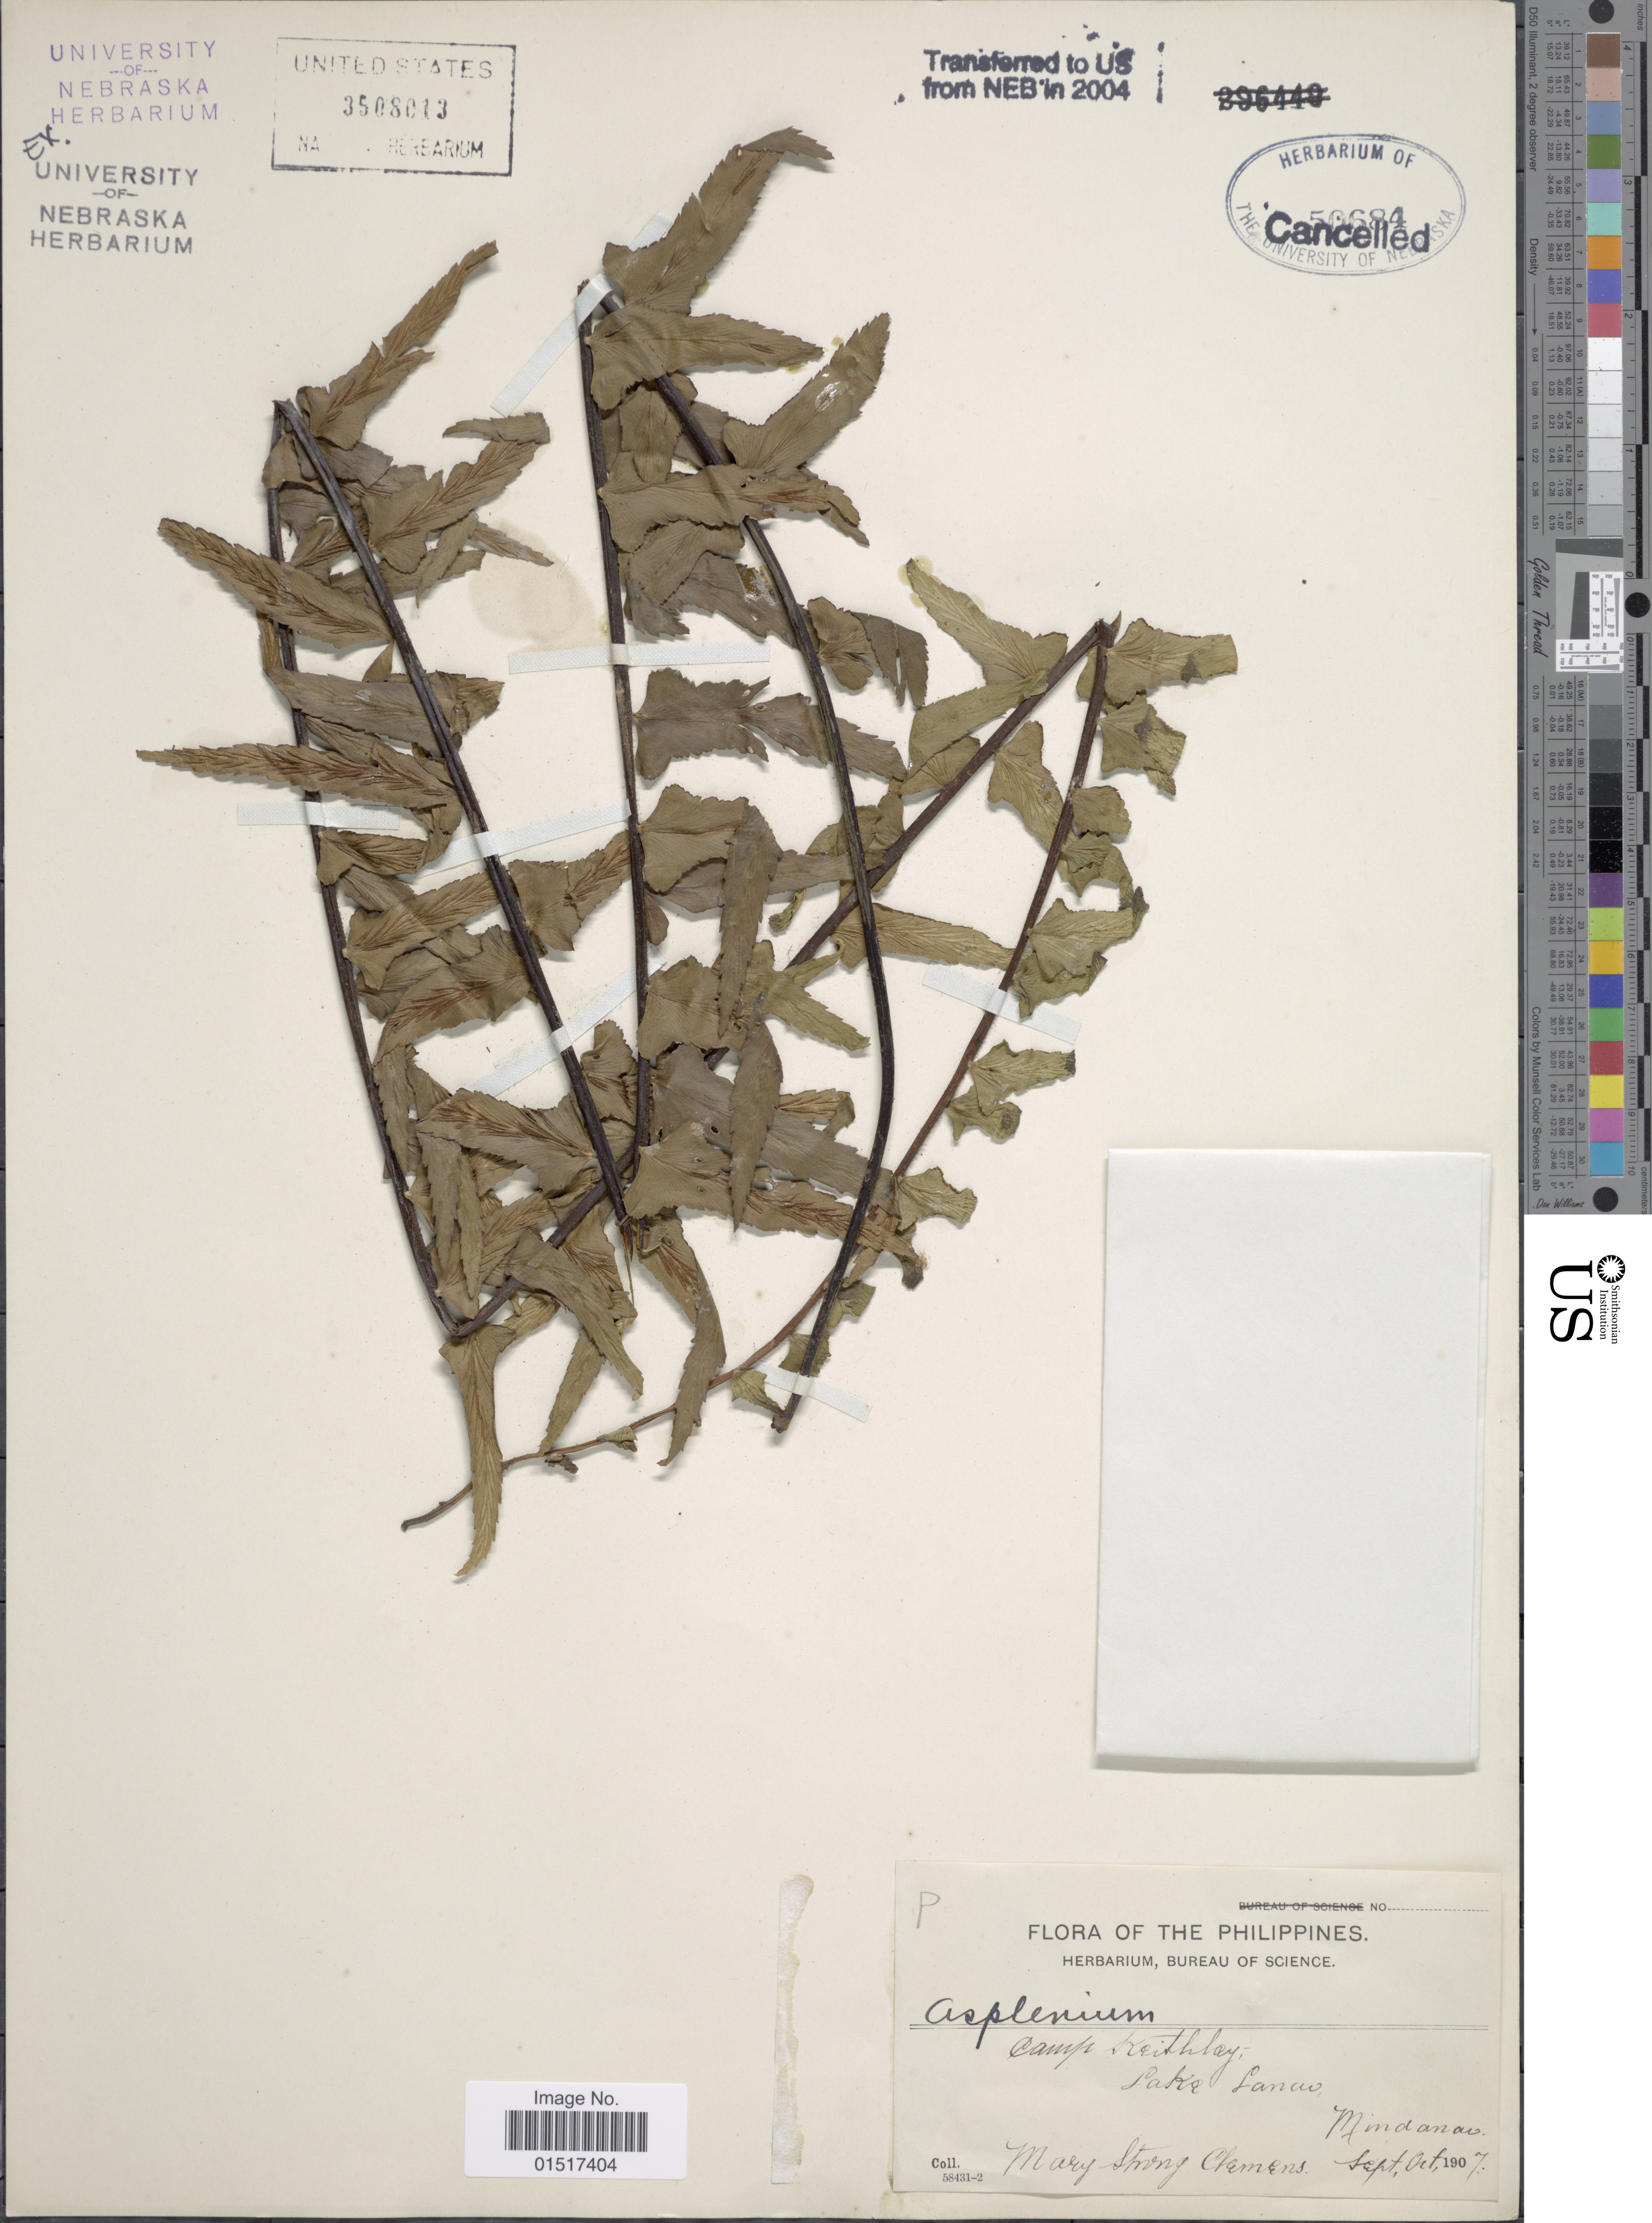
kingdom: Plantae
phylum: Tracheophyta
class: Polypodiopsida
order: Polypodiales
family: Aspleniaceae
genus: Asplenium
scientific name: Asplenium sp.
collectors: M. S. Clemens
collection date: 1907-09/1907-10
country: Philippines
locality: Camp Keithley, Lake Lanao, Mindanao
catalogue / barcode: US 3508013